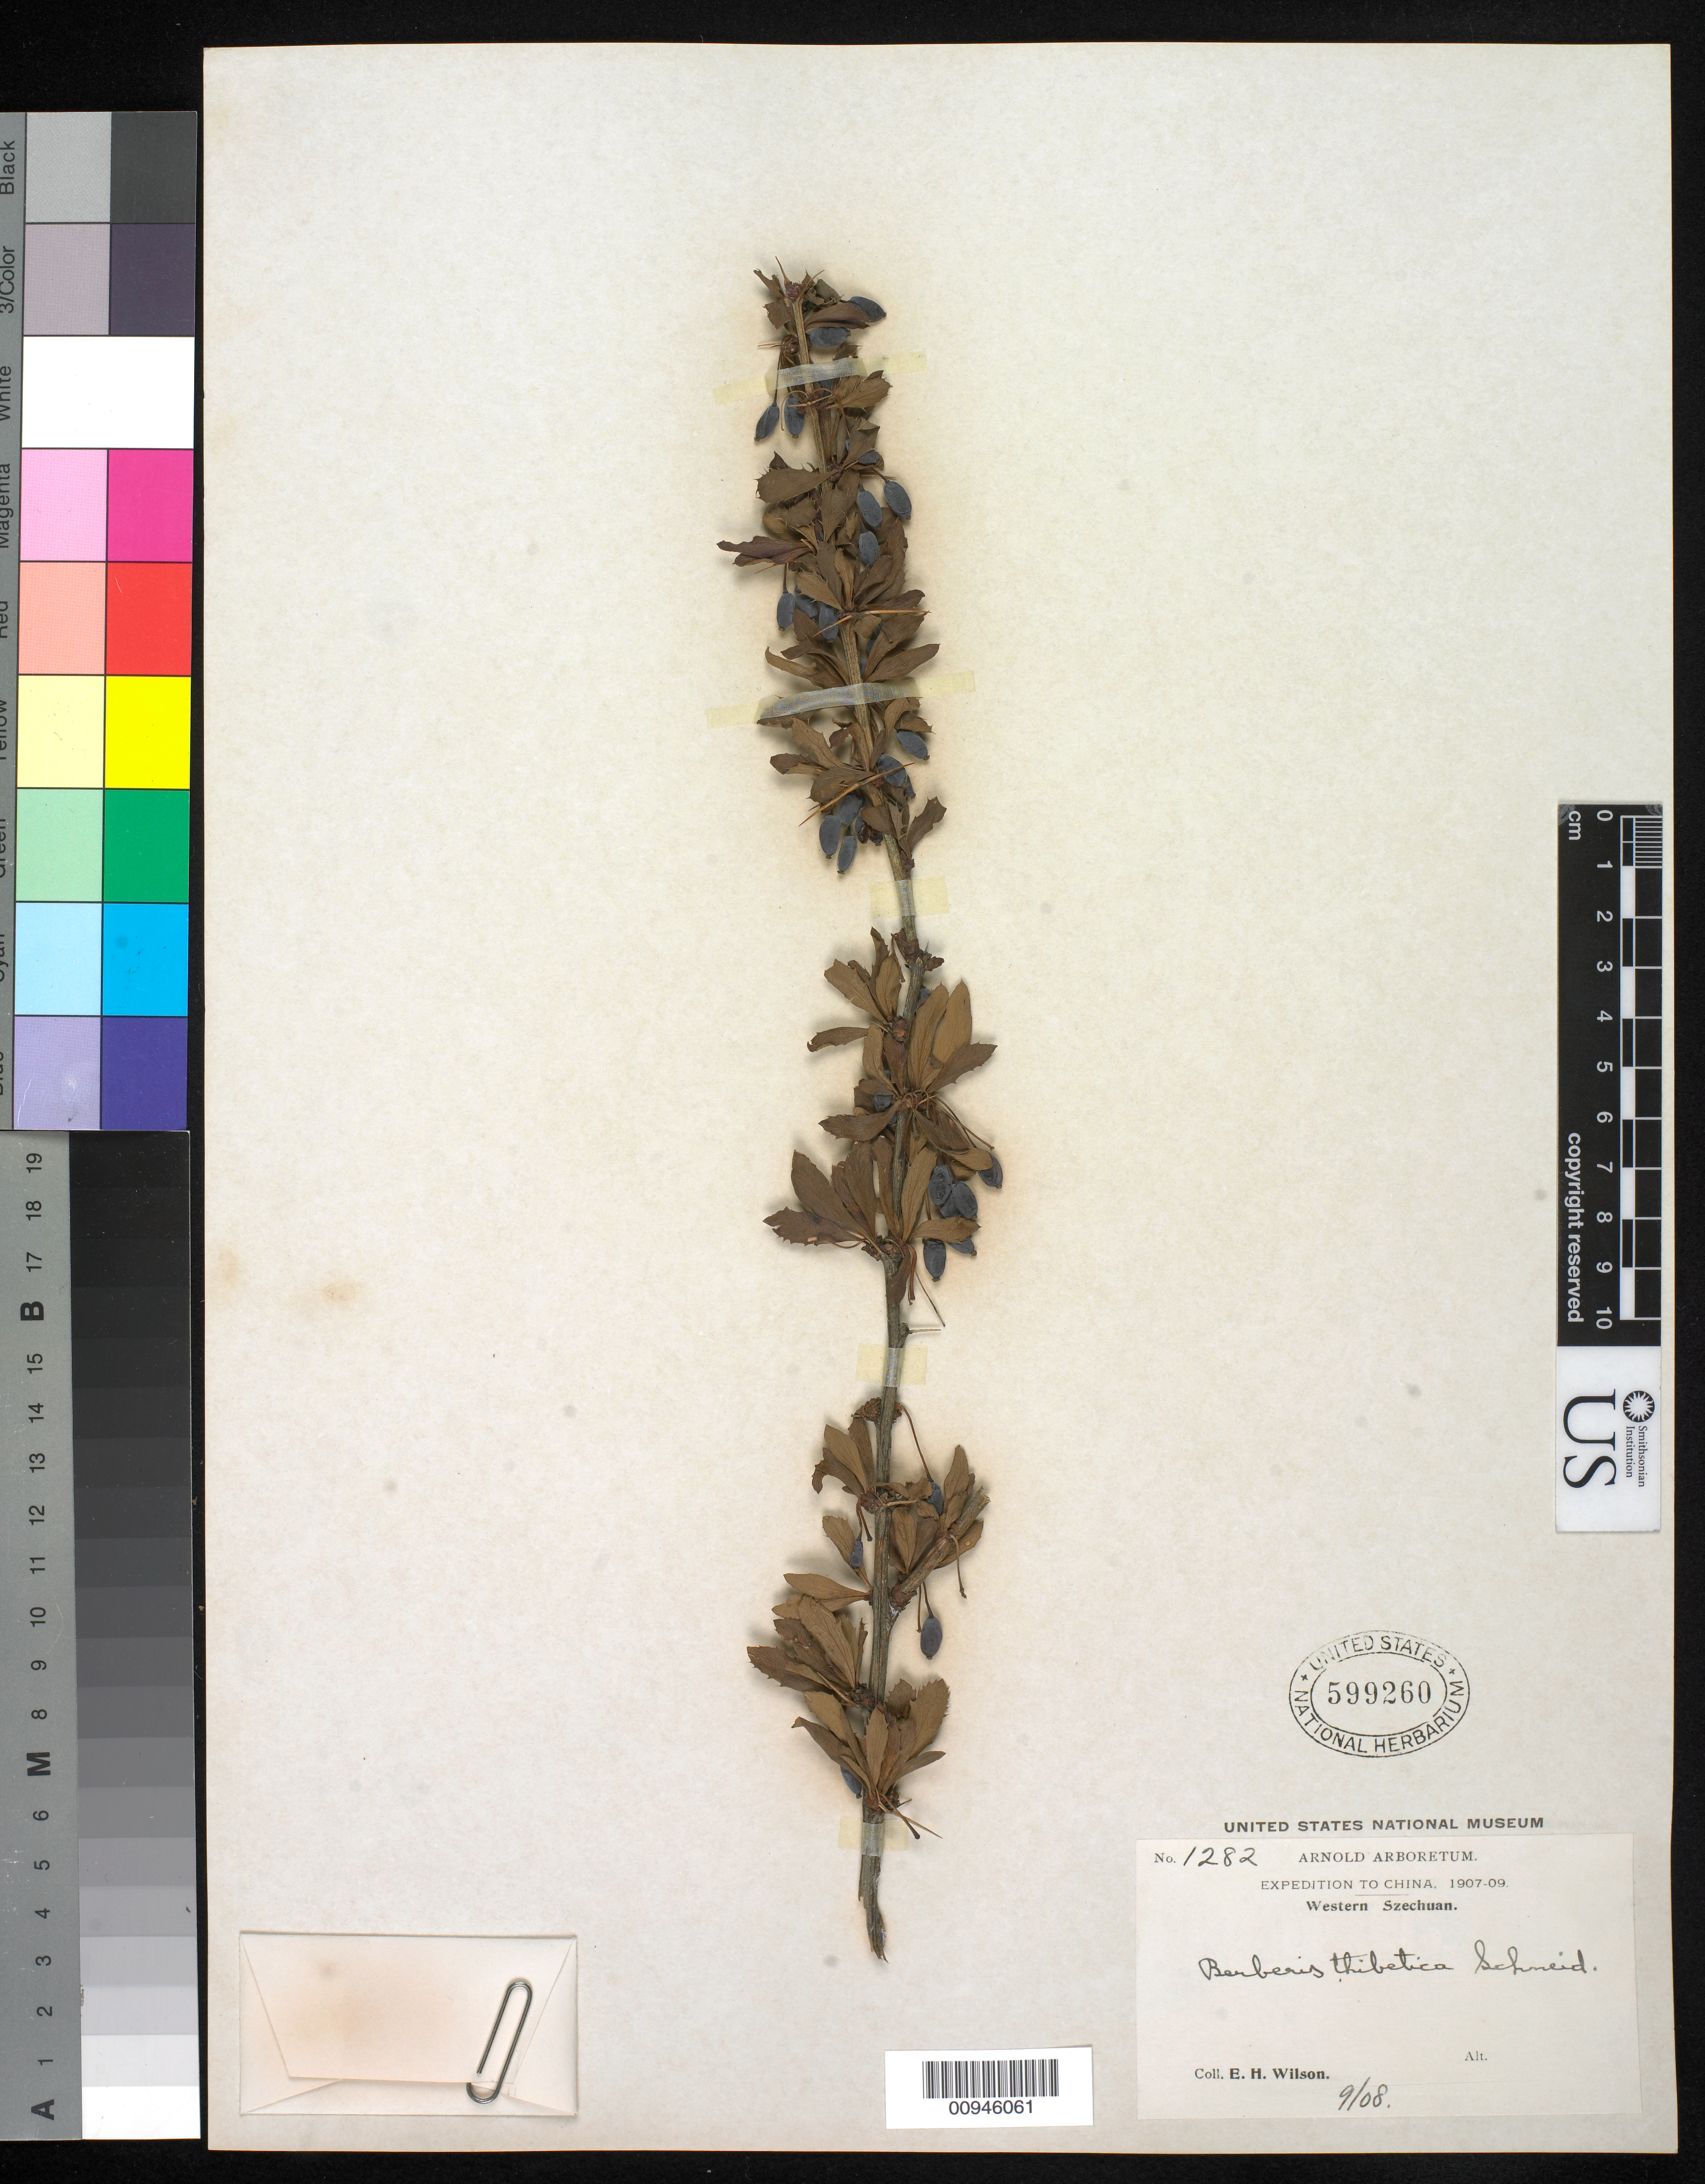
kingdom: Plantae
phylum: Tracheophyta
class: Magnoliopsida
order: Ranunculales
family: Berberidaceae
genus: Berberis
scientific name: Berberis thibetica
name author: C.K. Schneid.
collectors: E. H. Wilson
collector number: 1282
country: China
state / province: Sichuan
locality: Western Szechuan.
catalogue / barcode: US 599260